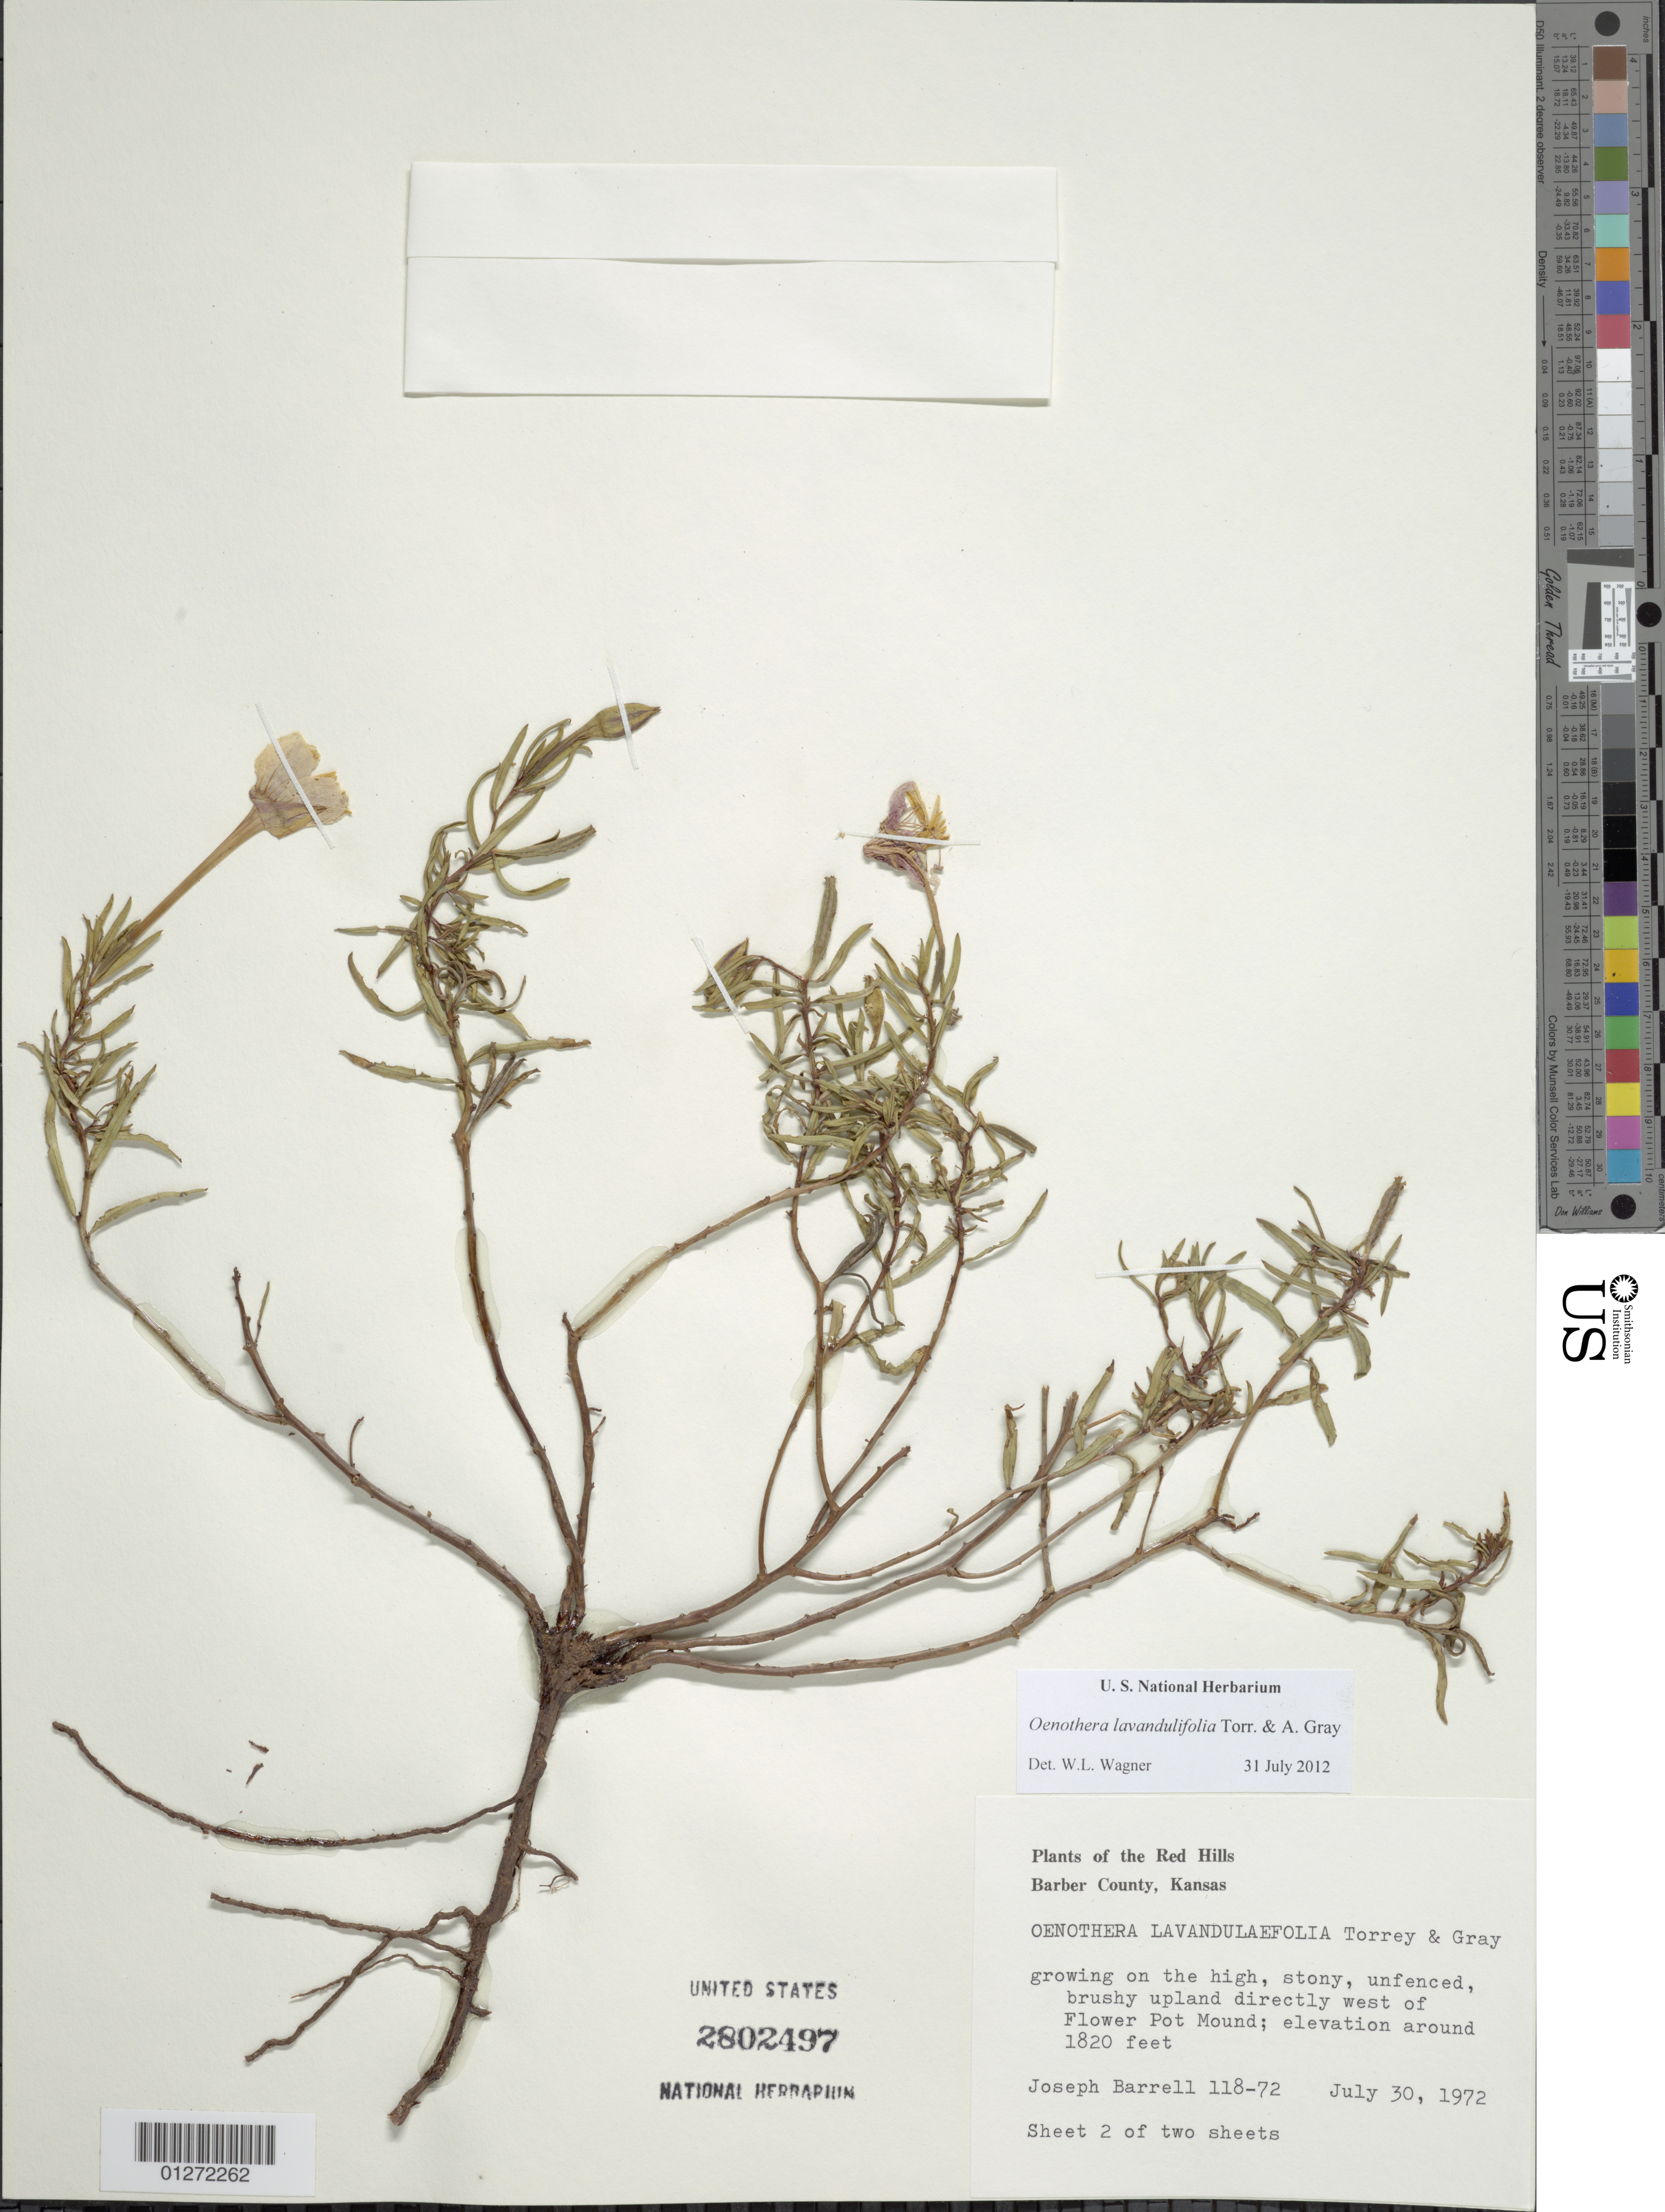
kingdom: Plantae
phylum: Tracheophyta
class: Magnoliopsida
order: Myrtales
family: Onagraceae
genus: Oenothera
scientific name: Oenothera lavandulifolia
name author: Torr. & A. Gray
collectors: J. Barrell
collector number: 118-72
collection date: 1972-07-30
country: United States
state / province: Kansas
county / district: Barber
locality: W of Flower Pot Mound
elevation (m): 555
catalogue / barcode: US 2802497